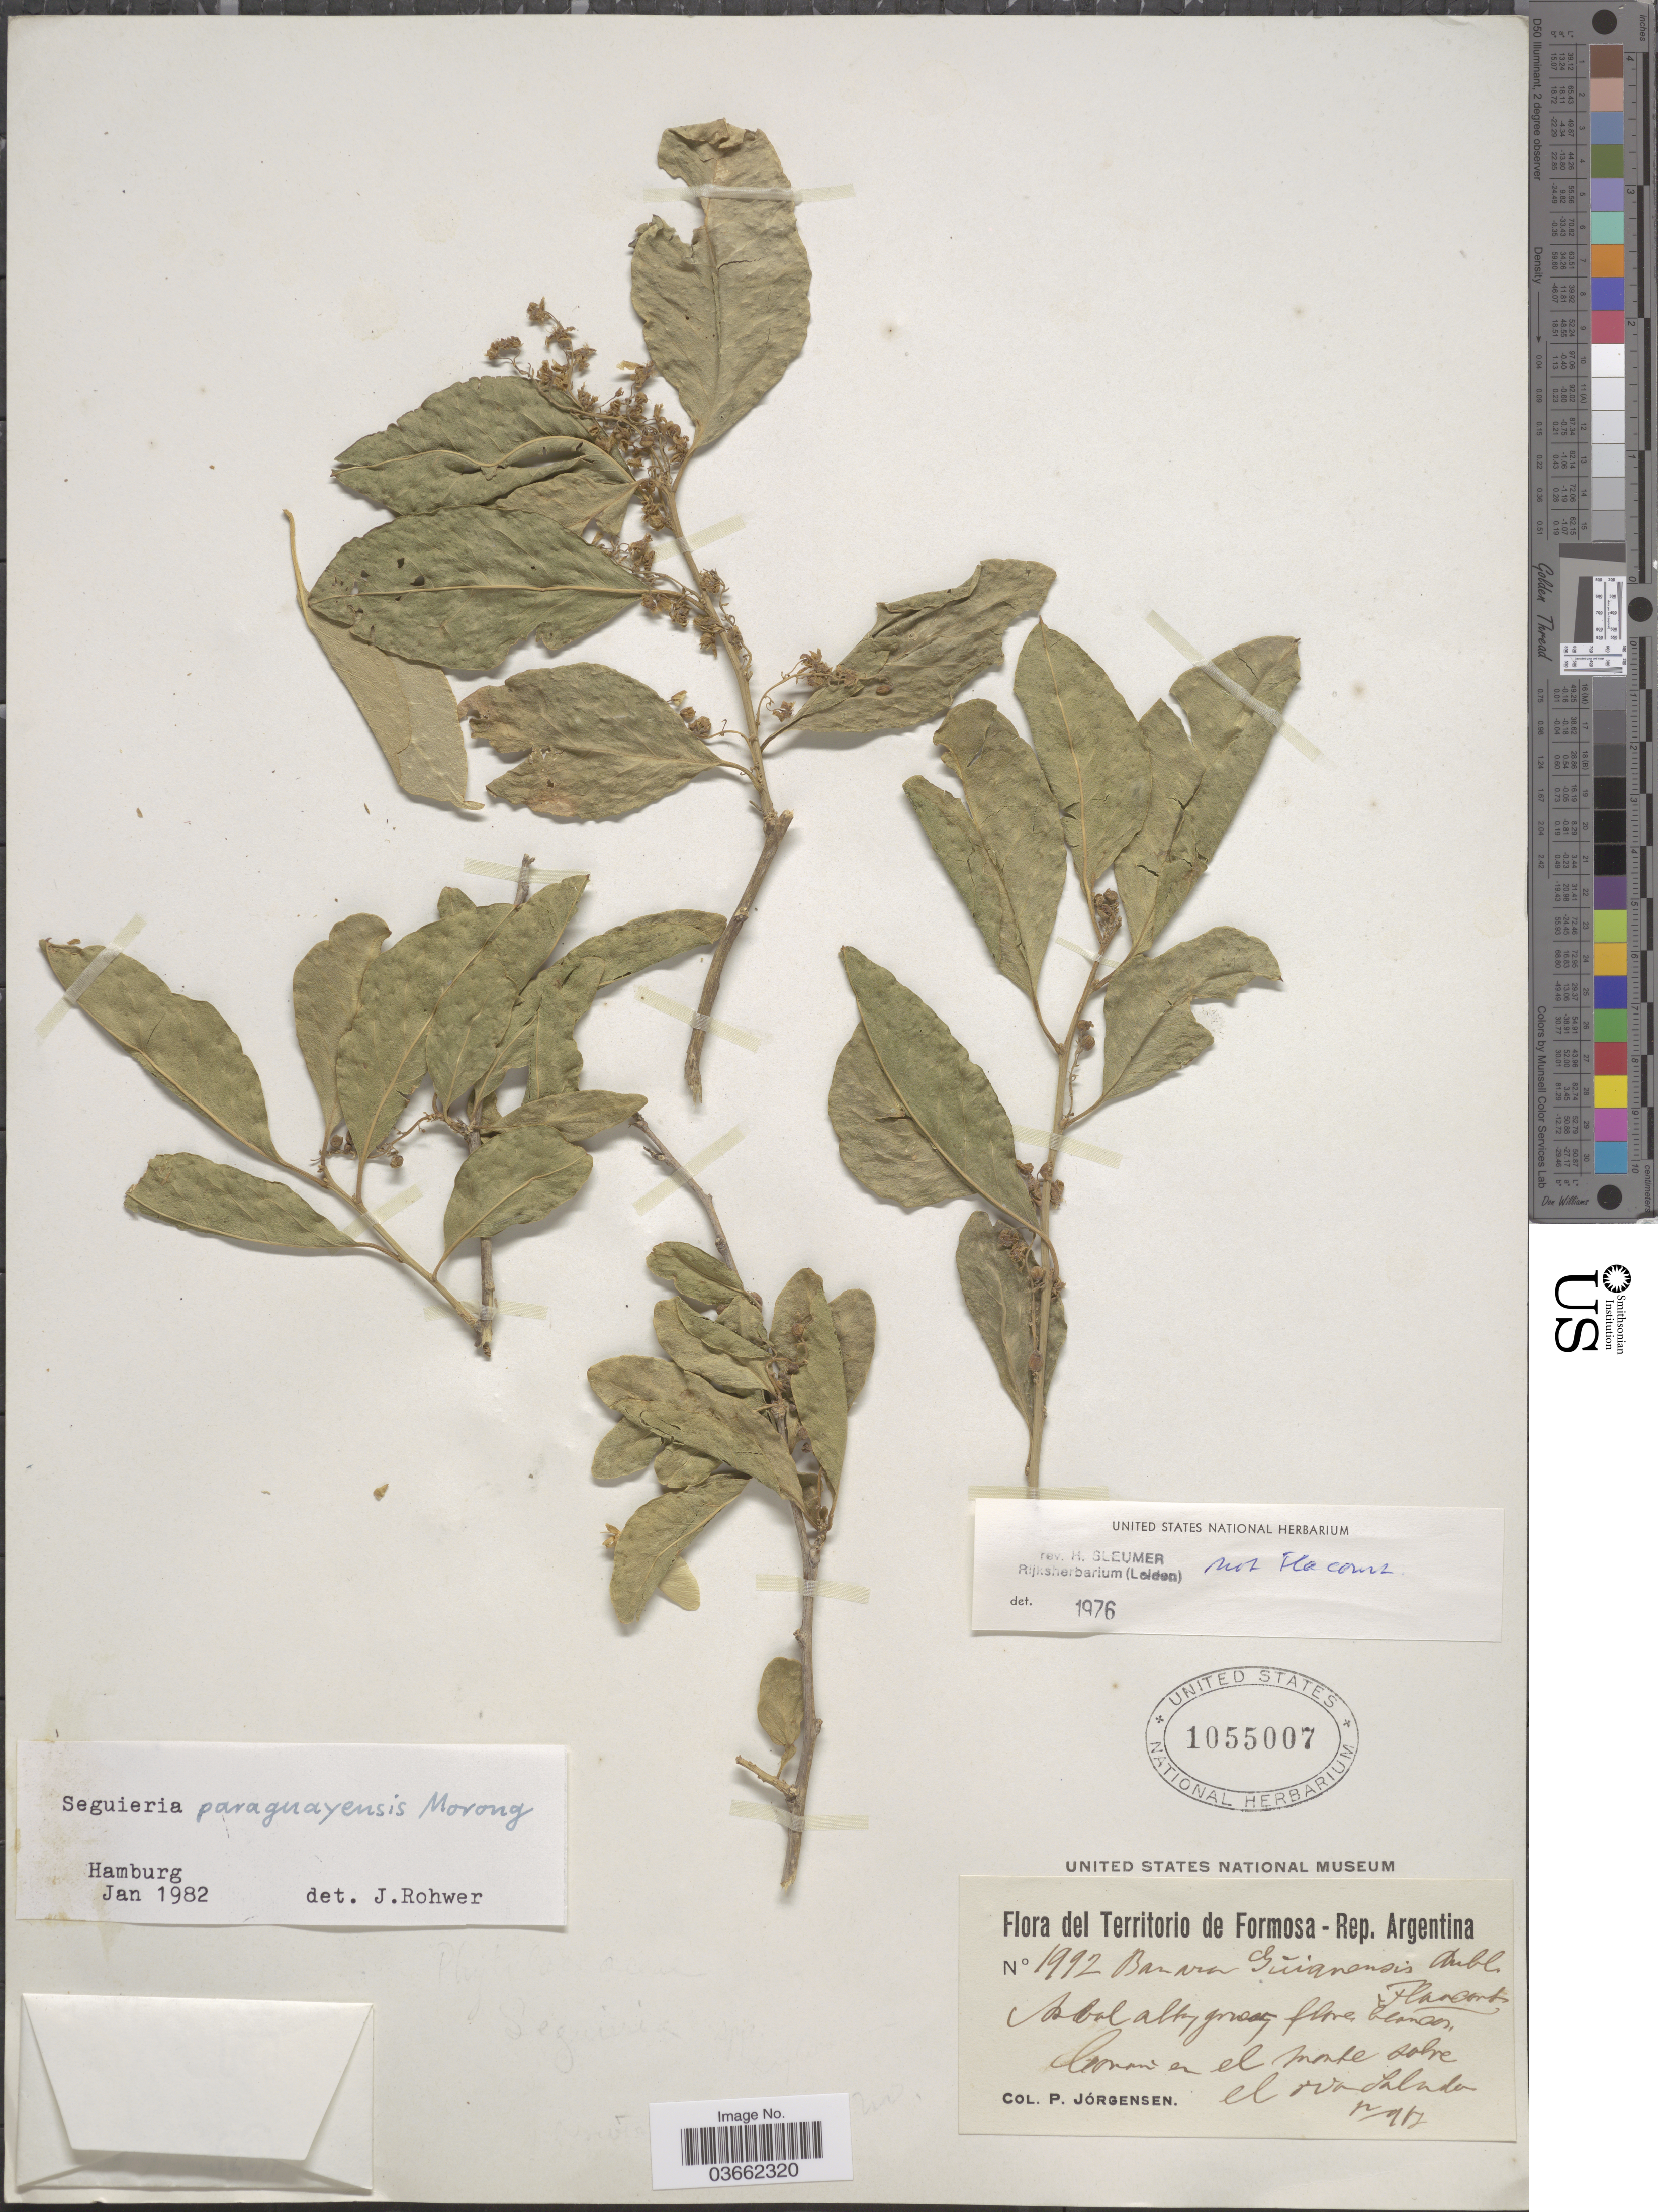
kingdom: Plantae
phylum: Tracheophyta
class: Magnoliopsida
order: Caryophyllales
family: Phytolaccaceae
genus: Seguieria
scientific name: Seguieria paraguayensis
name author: Morong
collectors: P. Jörgensen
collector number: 1992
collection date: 1917-12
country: Argentina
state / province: Formosa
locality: Común en el monte sobre el rio Salado.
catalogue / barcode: US 1055007